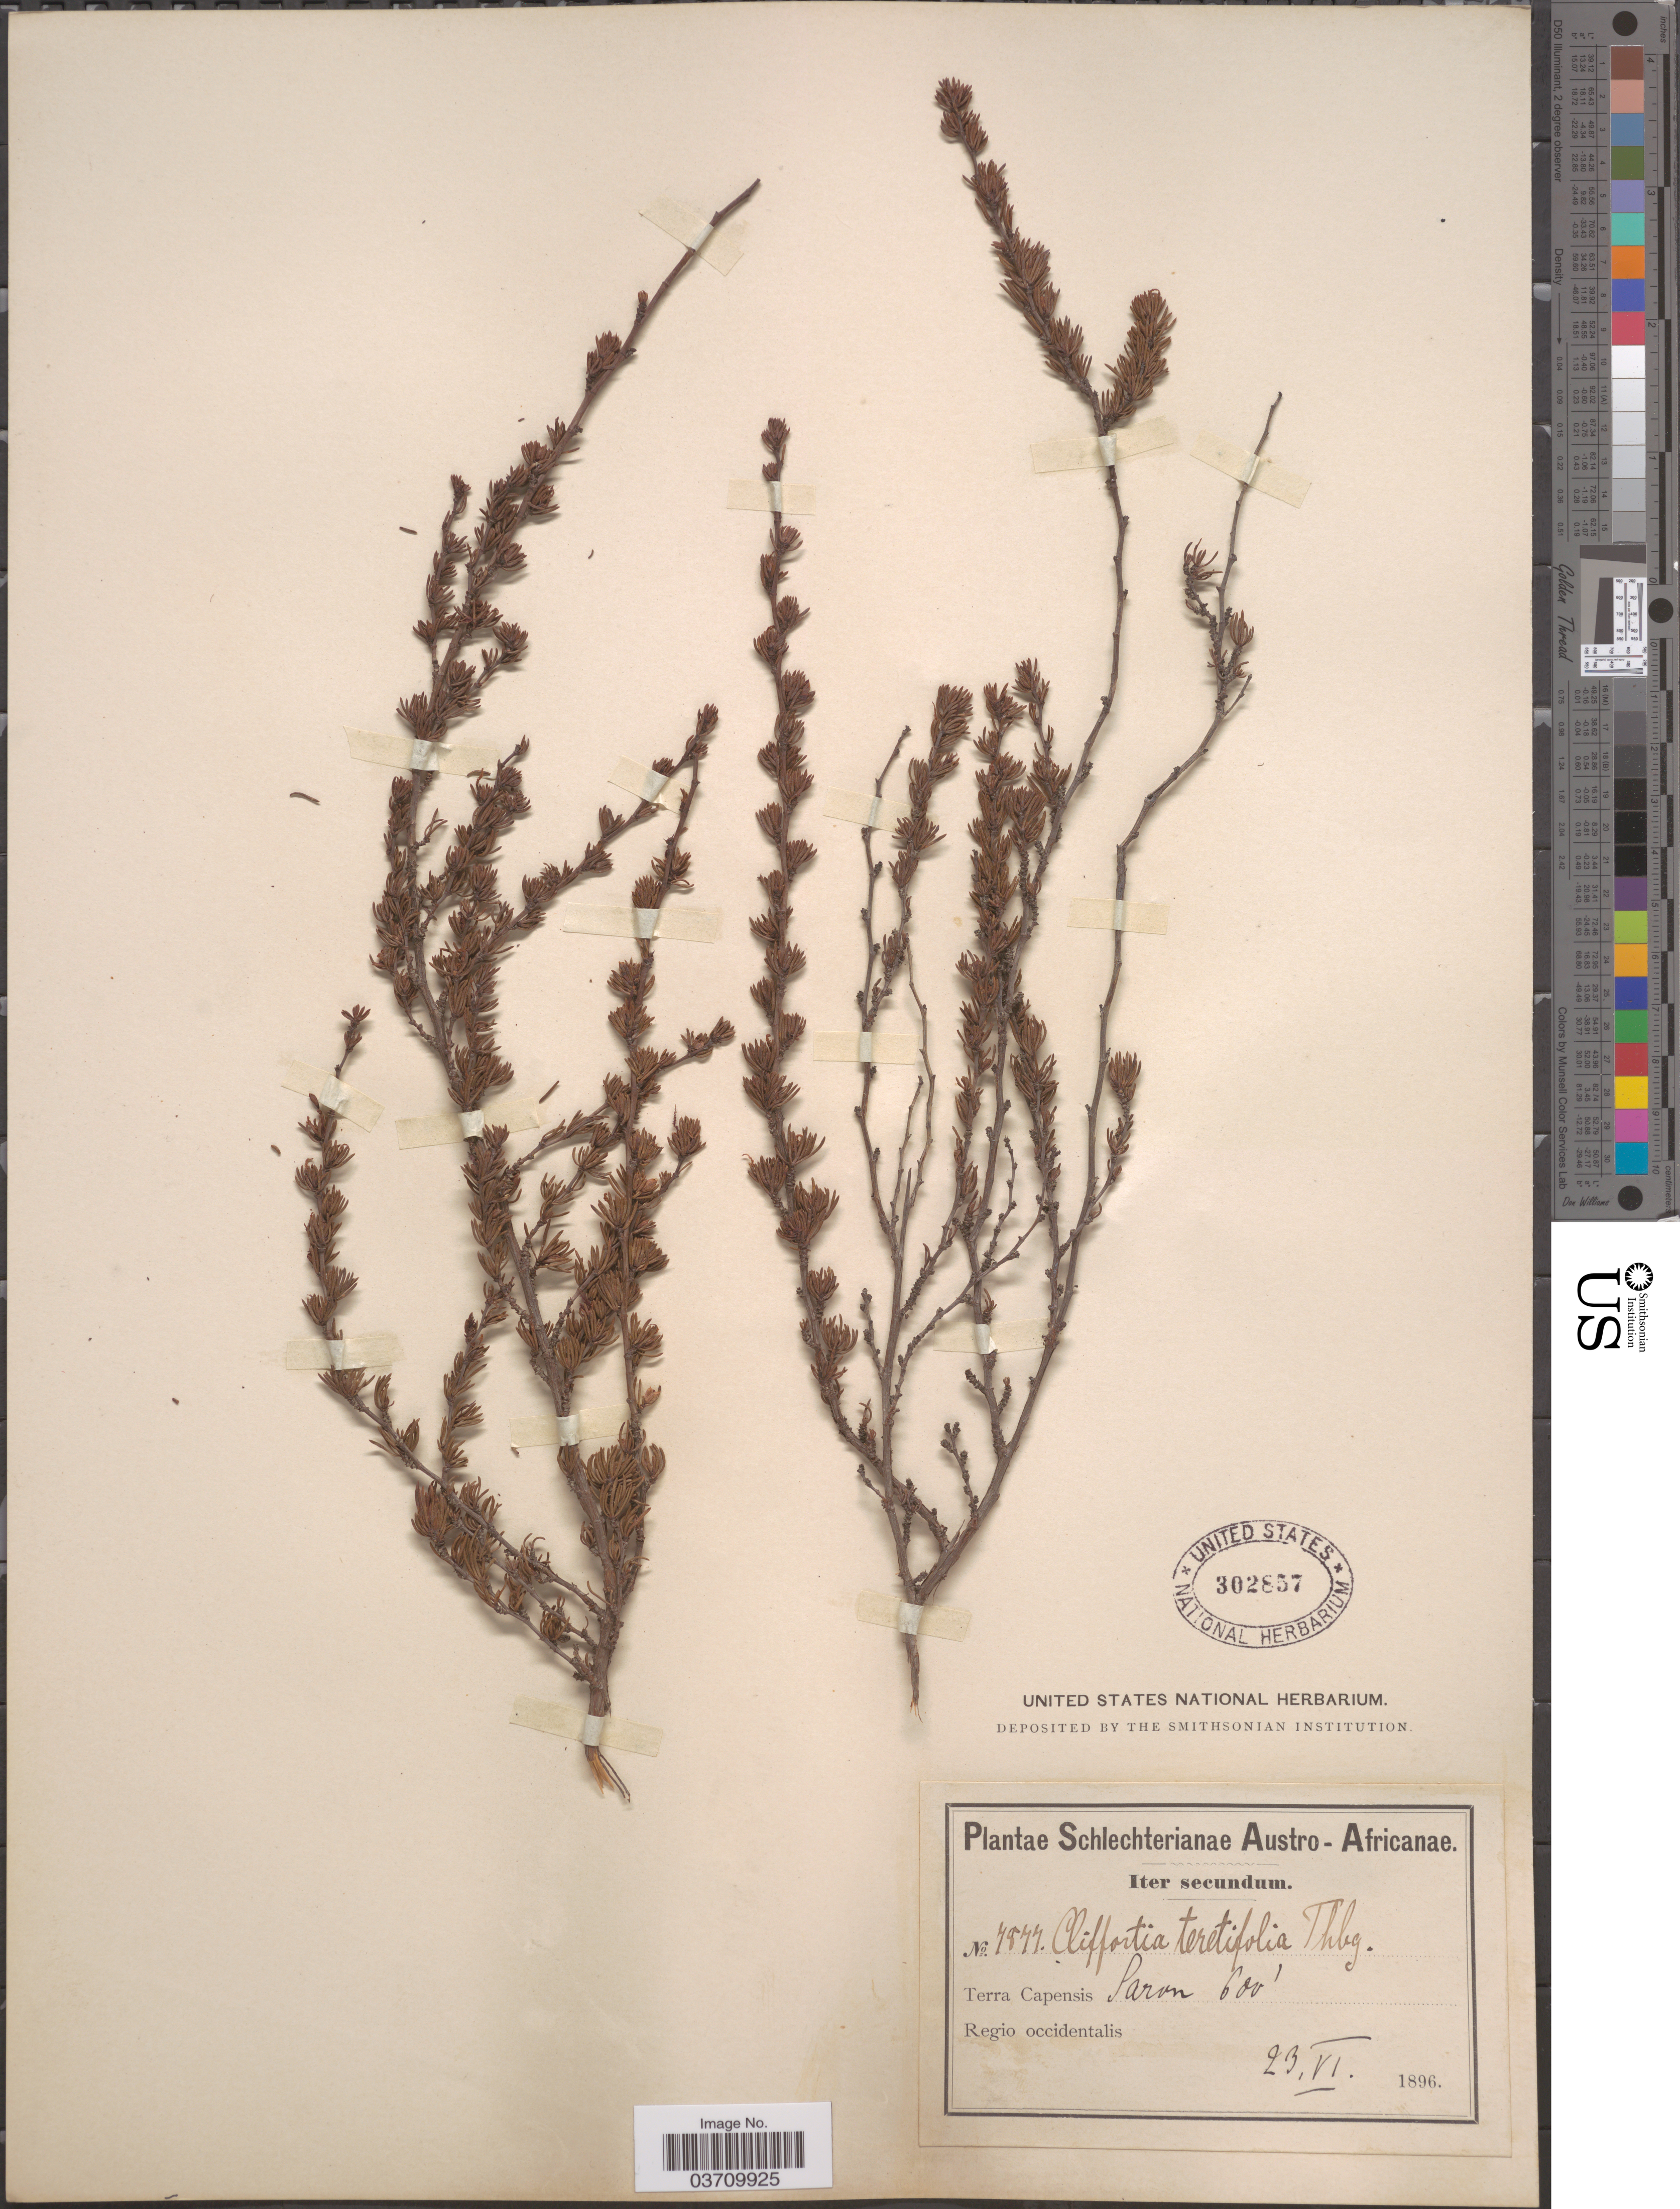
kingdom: Plantae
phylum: Tracheophyta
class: Magnoliopsida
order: Rosales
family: Rosaceae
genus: Cliffortia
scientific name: Cliffortia teretifolia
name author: L. f.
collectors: Schlechter, --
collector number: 7877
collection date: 1896-06-23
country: South Africa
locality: Austro-Africanae. Terra Capensis. Regio occidentalis. Saron.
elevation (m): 183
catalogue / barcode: US 302857